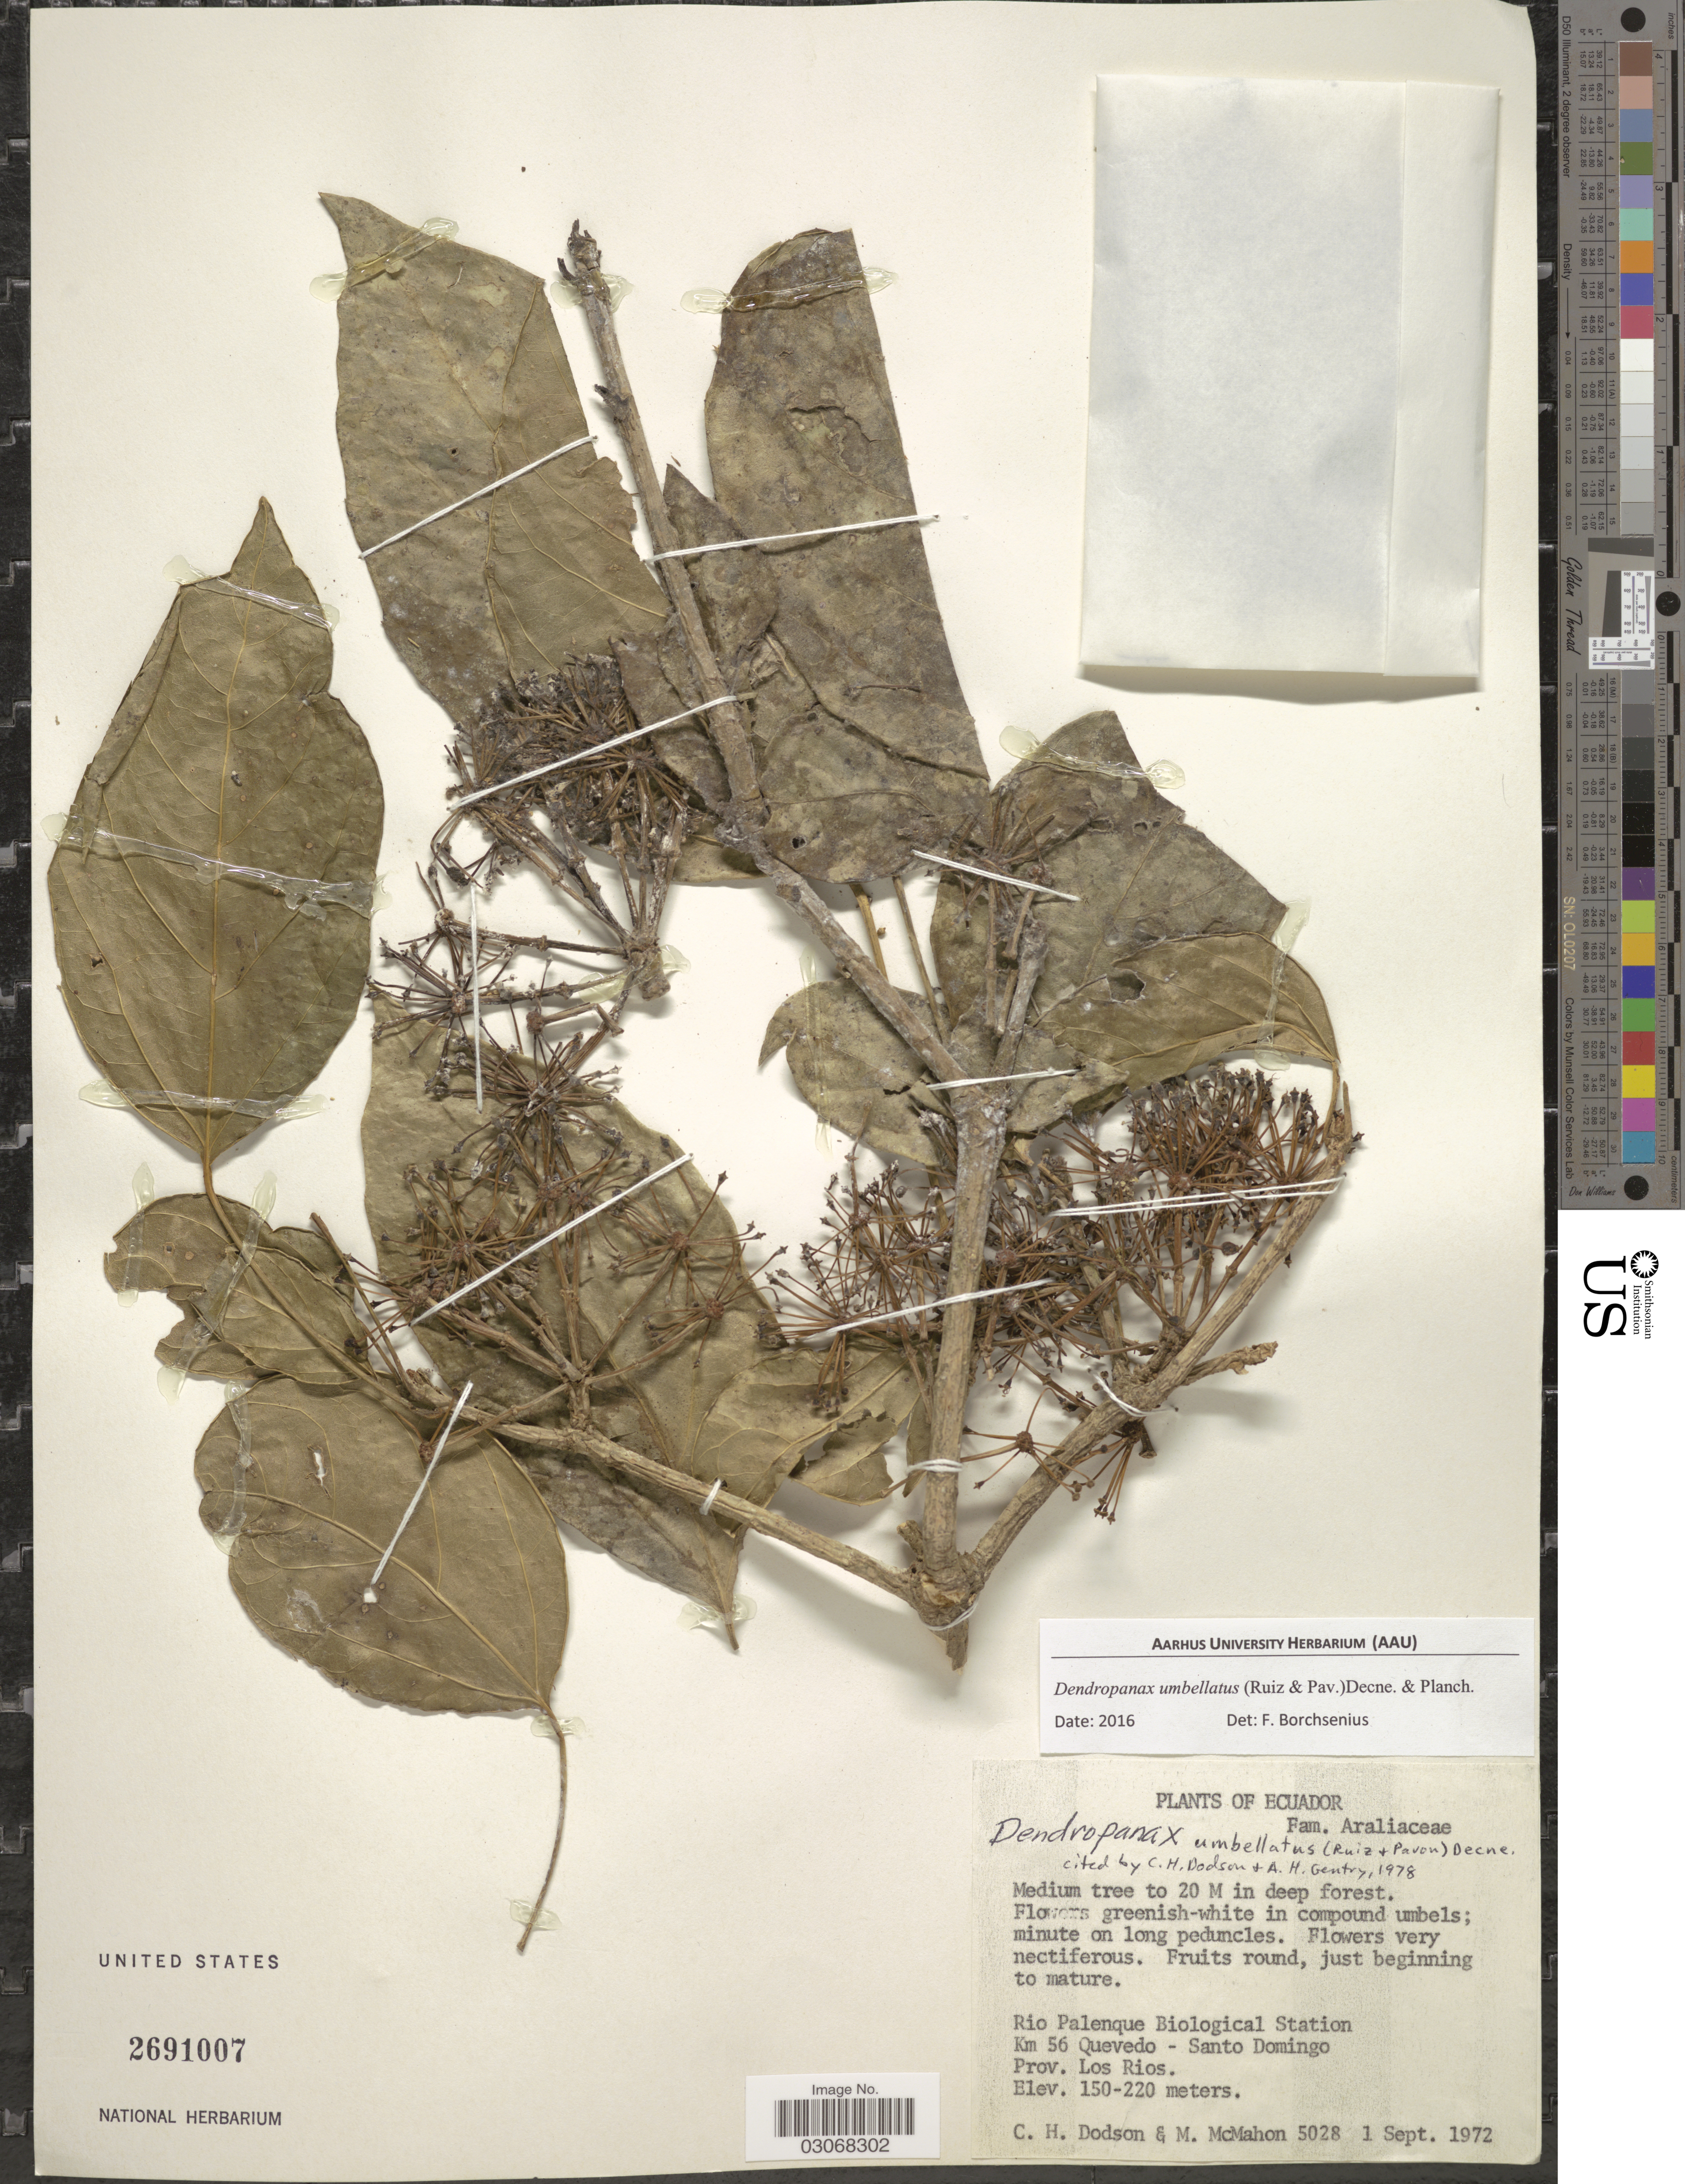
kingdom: Plantae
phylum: Tracheophyta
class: Magnoliopsida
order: Apiales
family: Araliaceae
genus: Dendropanax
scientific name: Dendropanax umbellatus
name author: (Ruiz & Pav.) J.F. Macbr.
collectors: C. H. Dodson & M. McMahon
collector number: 5028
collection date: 1972-09-01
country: Ecuador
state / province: Los Ríos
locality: Rio Palenque Biological Station. Km 56 Quevedo - Santo Domingo.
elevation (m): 150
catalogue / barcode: US 2691007